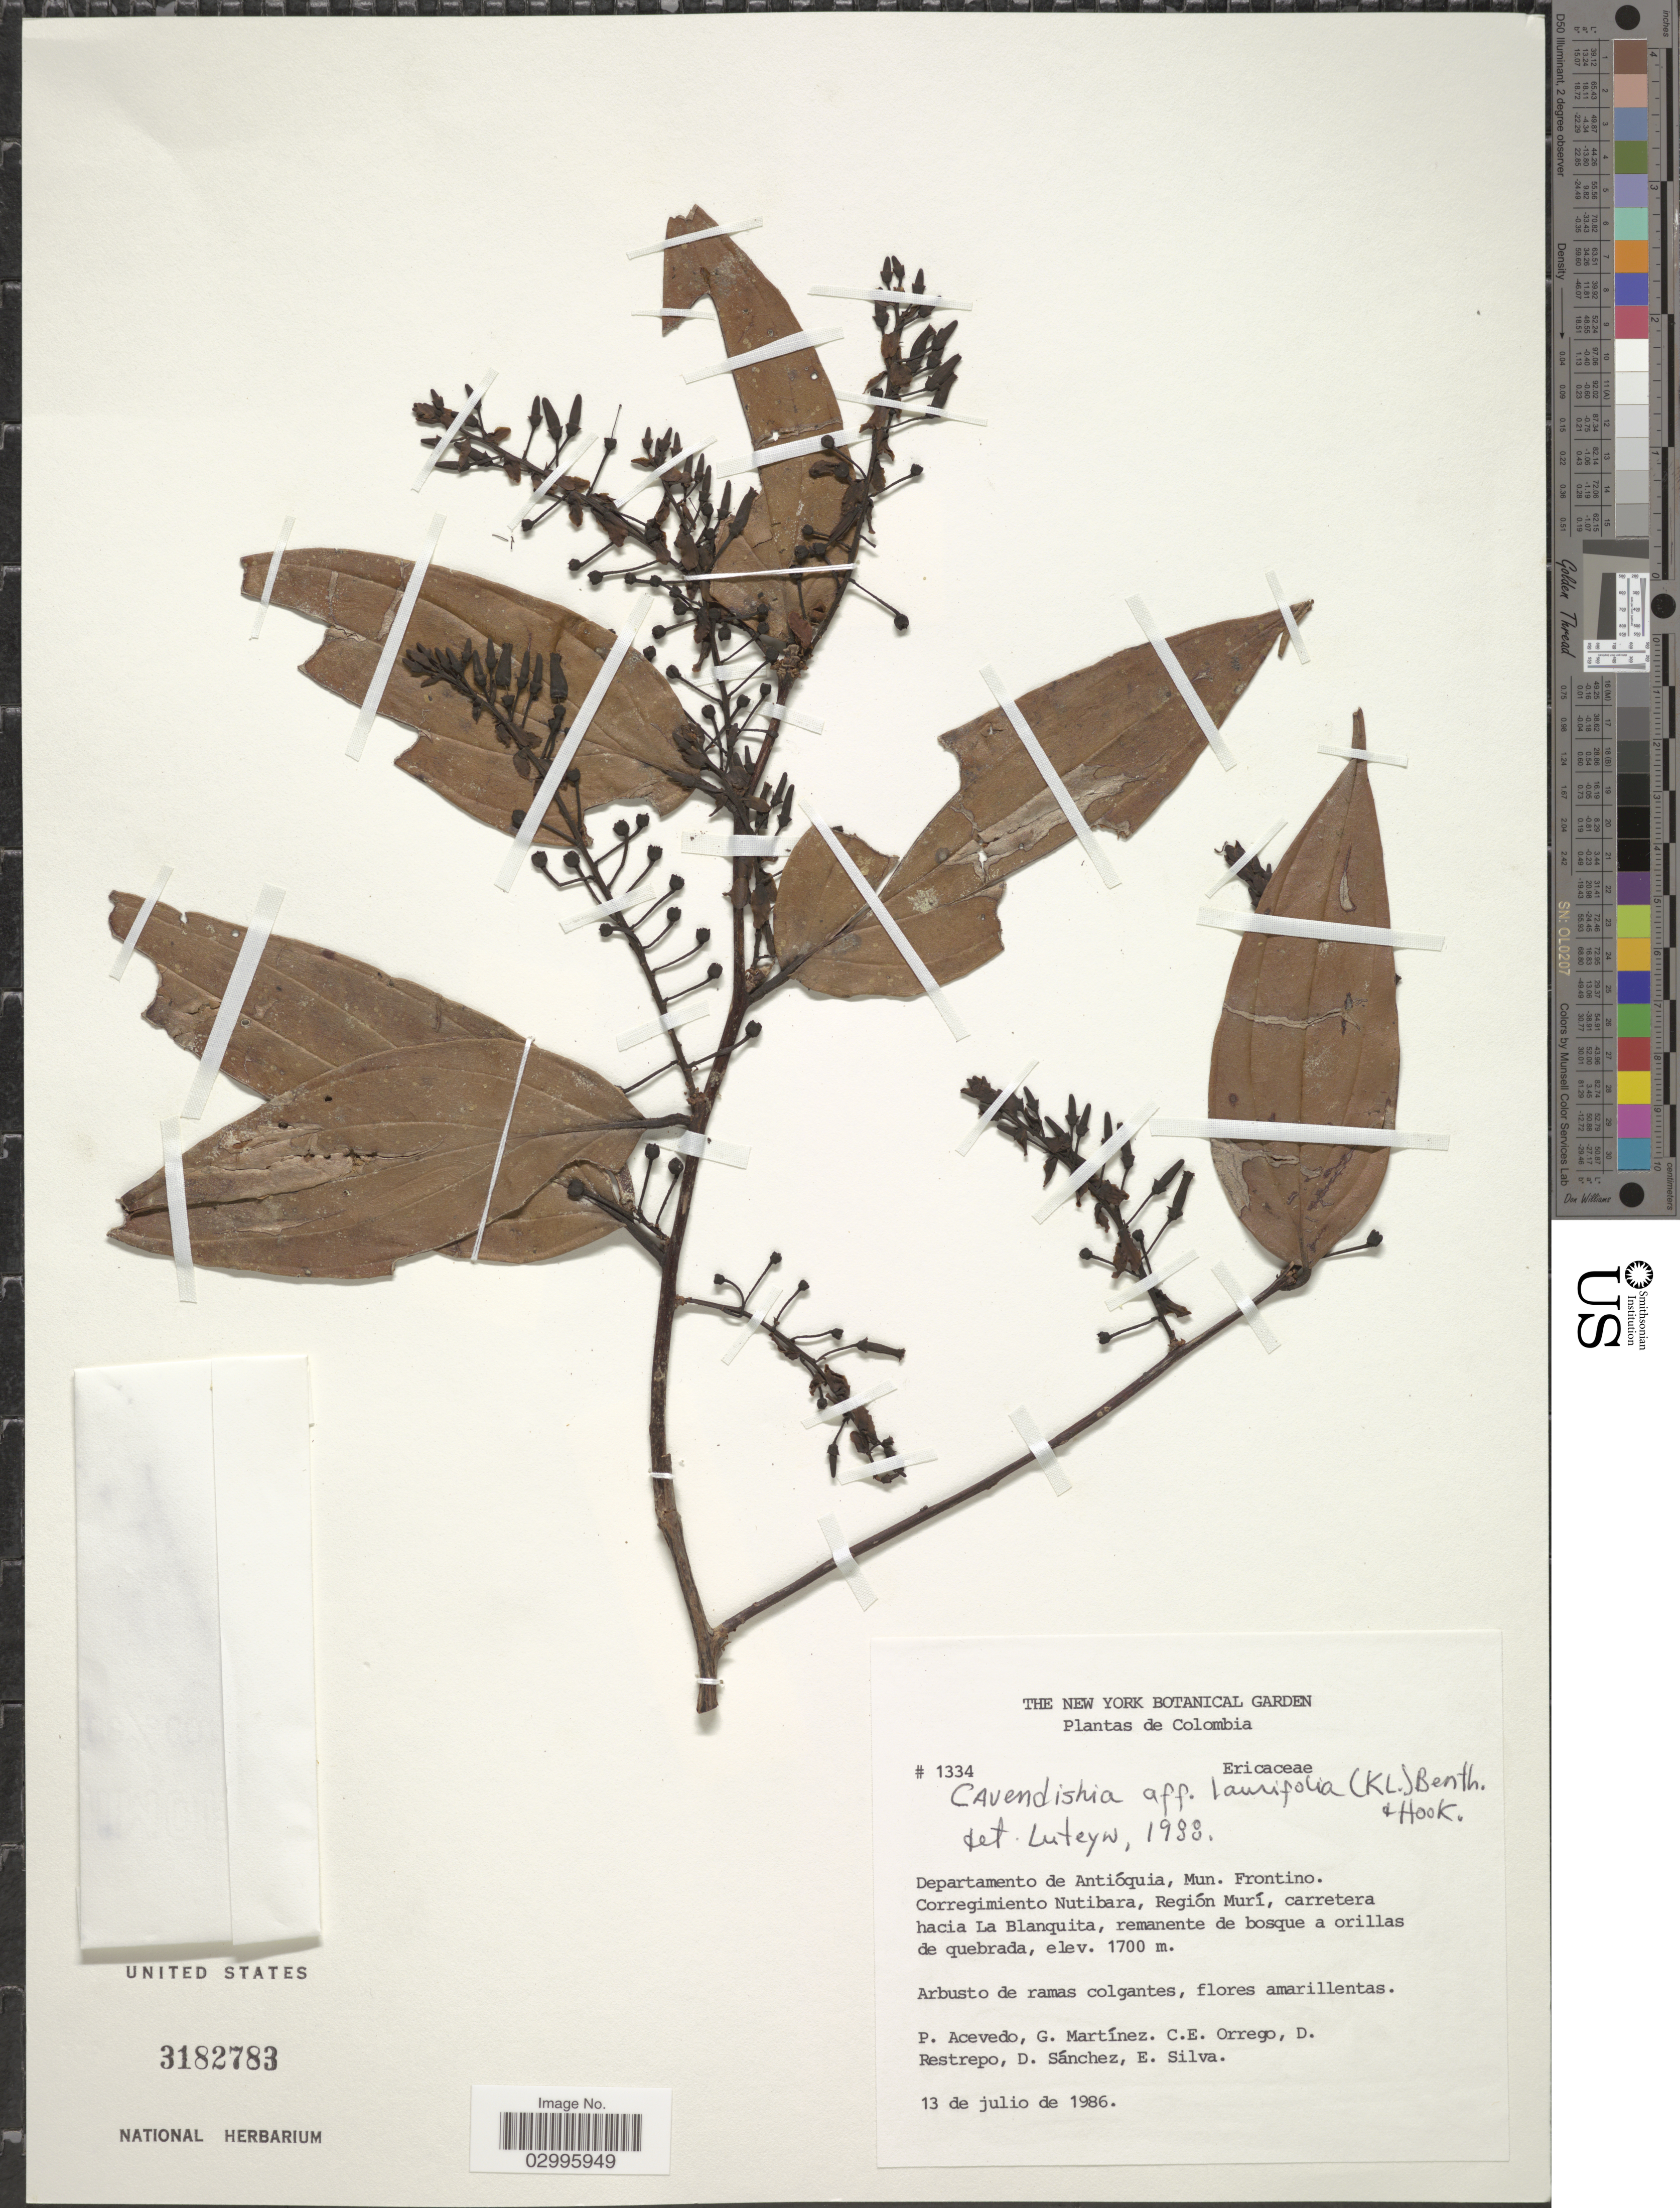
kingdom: Plantae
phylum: Tracheophyta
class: Magnoliopsida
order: Ericales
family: Ericaceae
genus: Cavendishia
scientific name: Cavendishia laurifolia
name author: (Klotzsch) Benth. & Hook. f.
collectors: G. Martínez, C. Orrego, D. Restrepo, D. Sánchez & E. Silva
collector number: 1334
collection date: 1986-07-13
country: Colombia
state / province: Antioquia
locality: Departamento de Antióquia, Mun. Frontiro. Corregimiento Nutibara, Región Murí, carretera hacia La Blanquita, remanente de bosque a orillas de quebrada.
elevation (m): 1700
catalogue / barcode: US 3182783